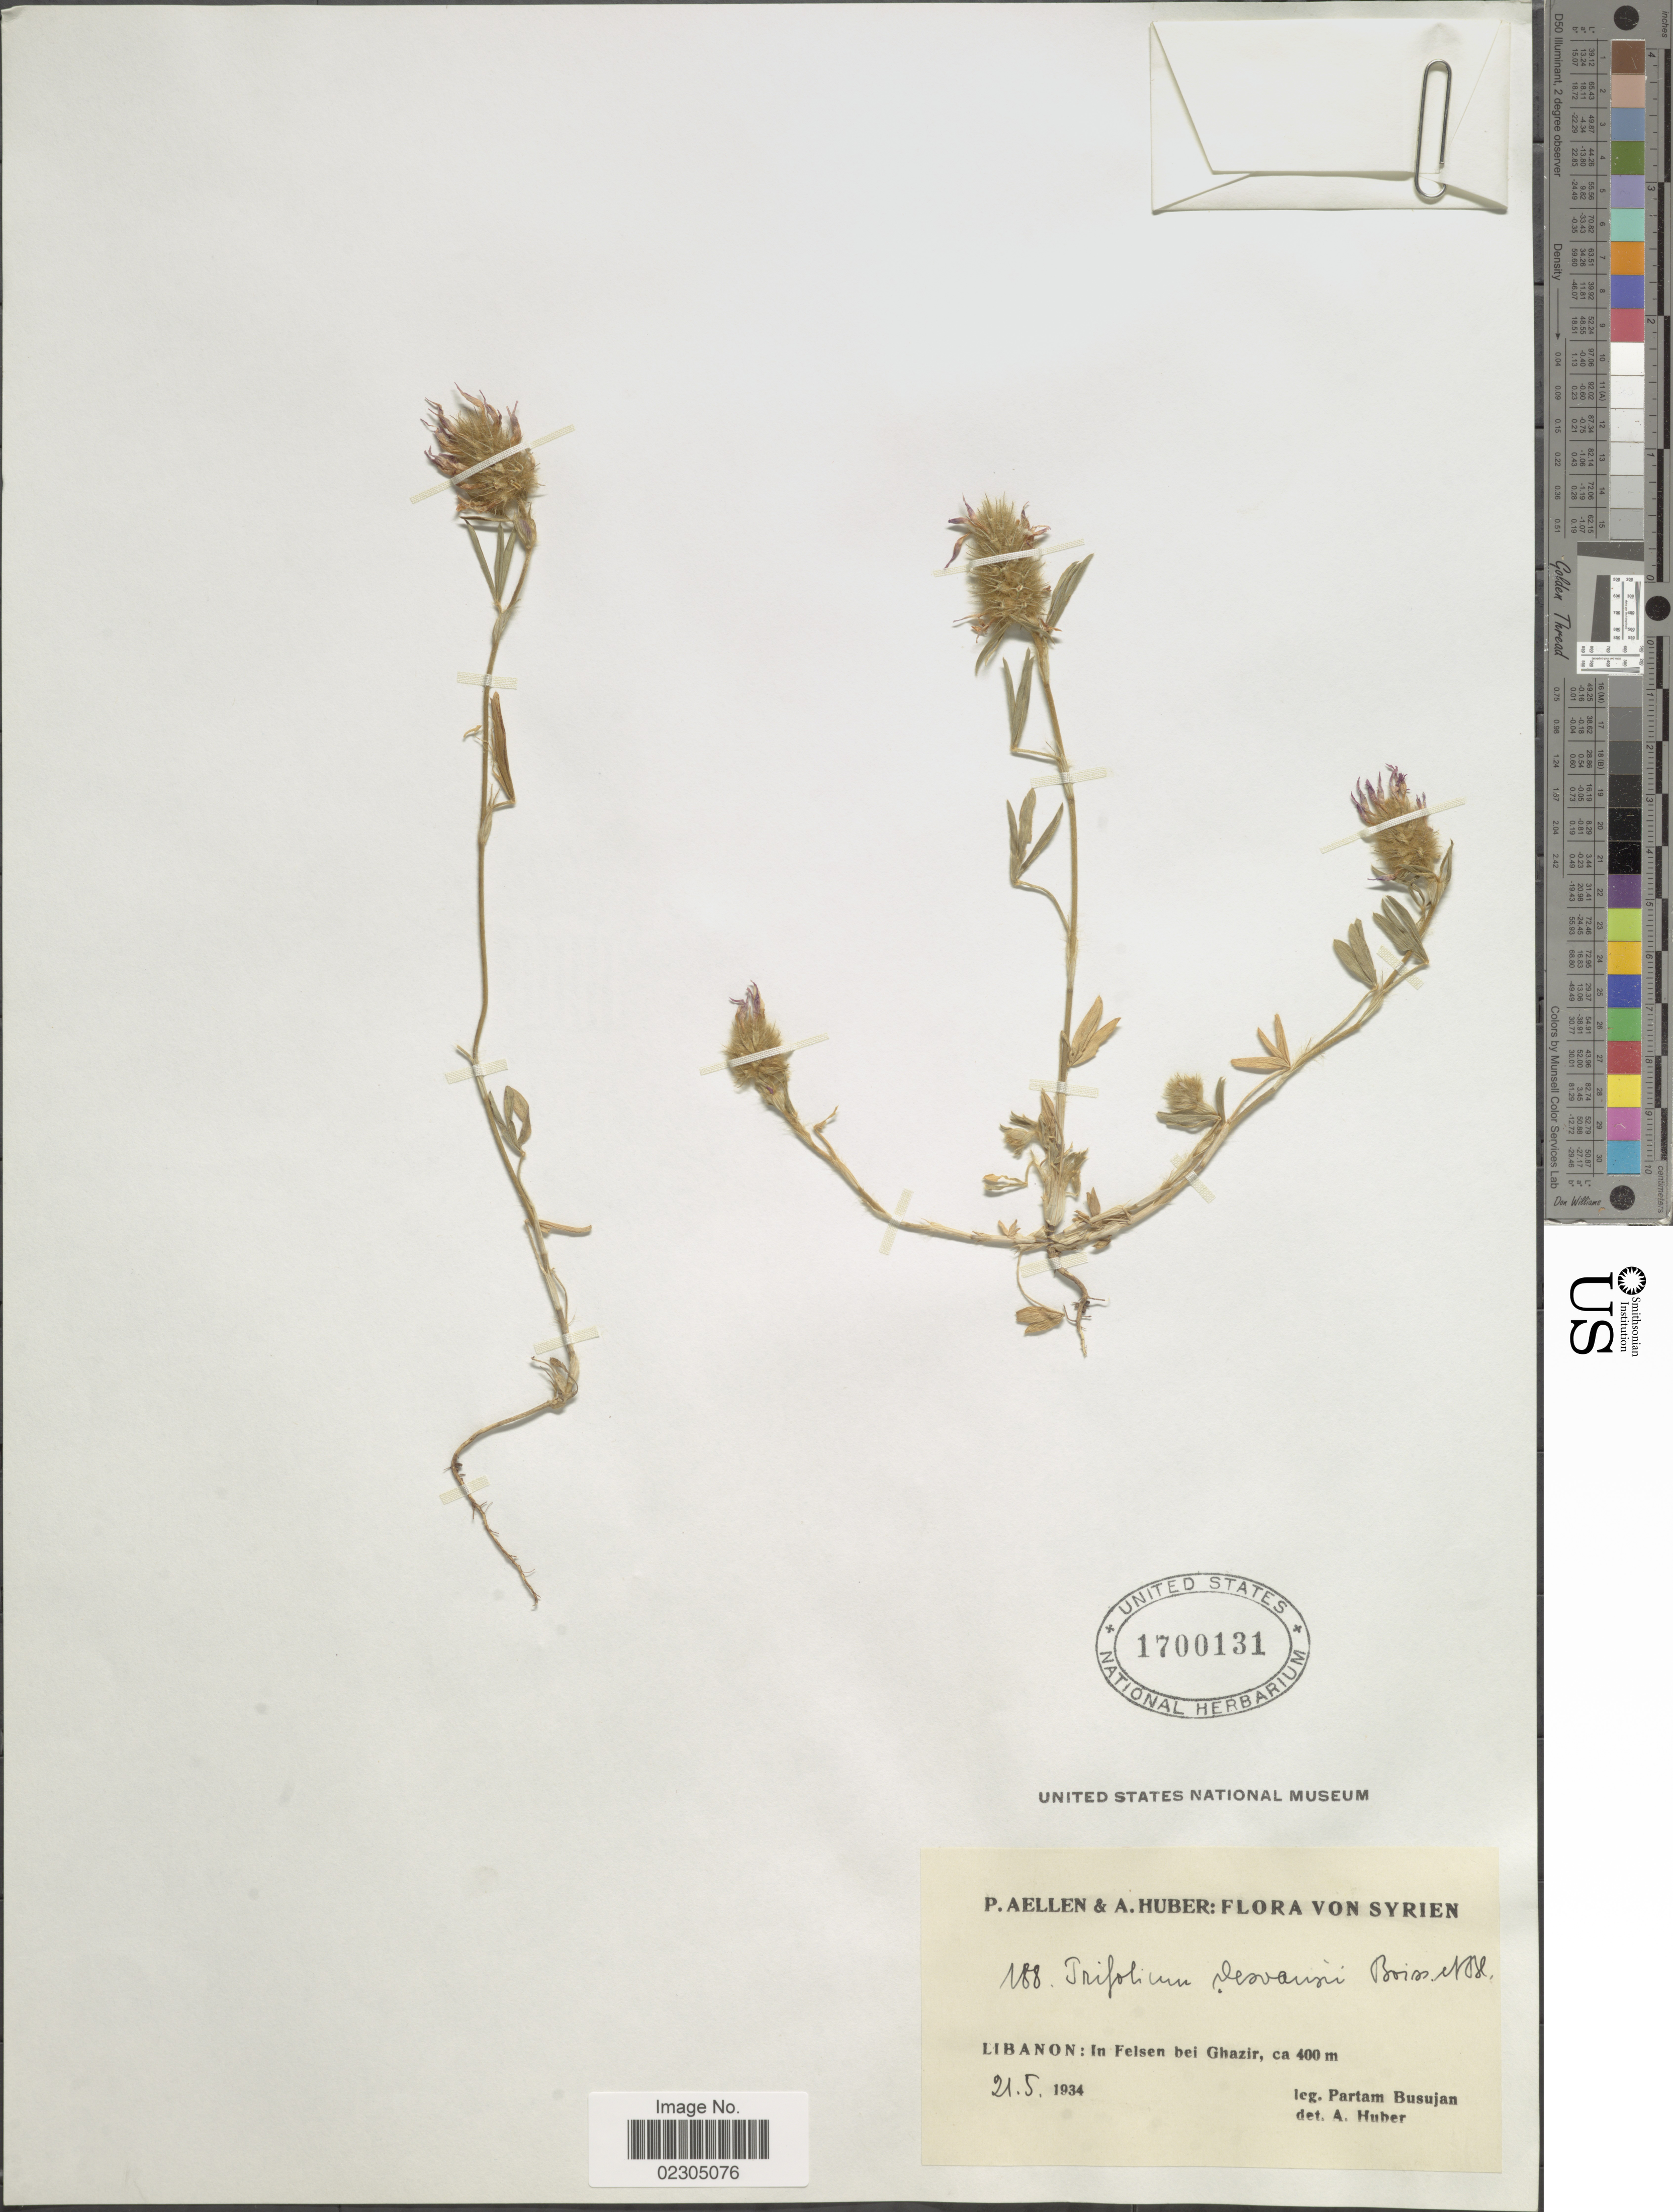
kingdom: Plantae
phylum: Tracheophyta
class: Magnoliopsida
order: Fabales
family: Fabaceae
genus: Trifolium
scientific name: Trifolium desvauxii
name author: Boiss. & Blanche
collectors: P. Busujan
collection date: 1934-05-21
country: Lebanon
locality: Van Syrien. Libanon: In Felsen bei Ghazir.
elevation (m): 400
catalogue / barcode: US 1700131